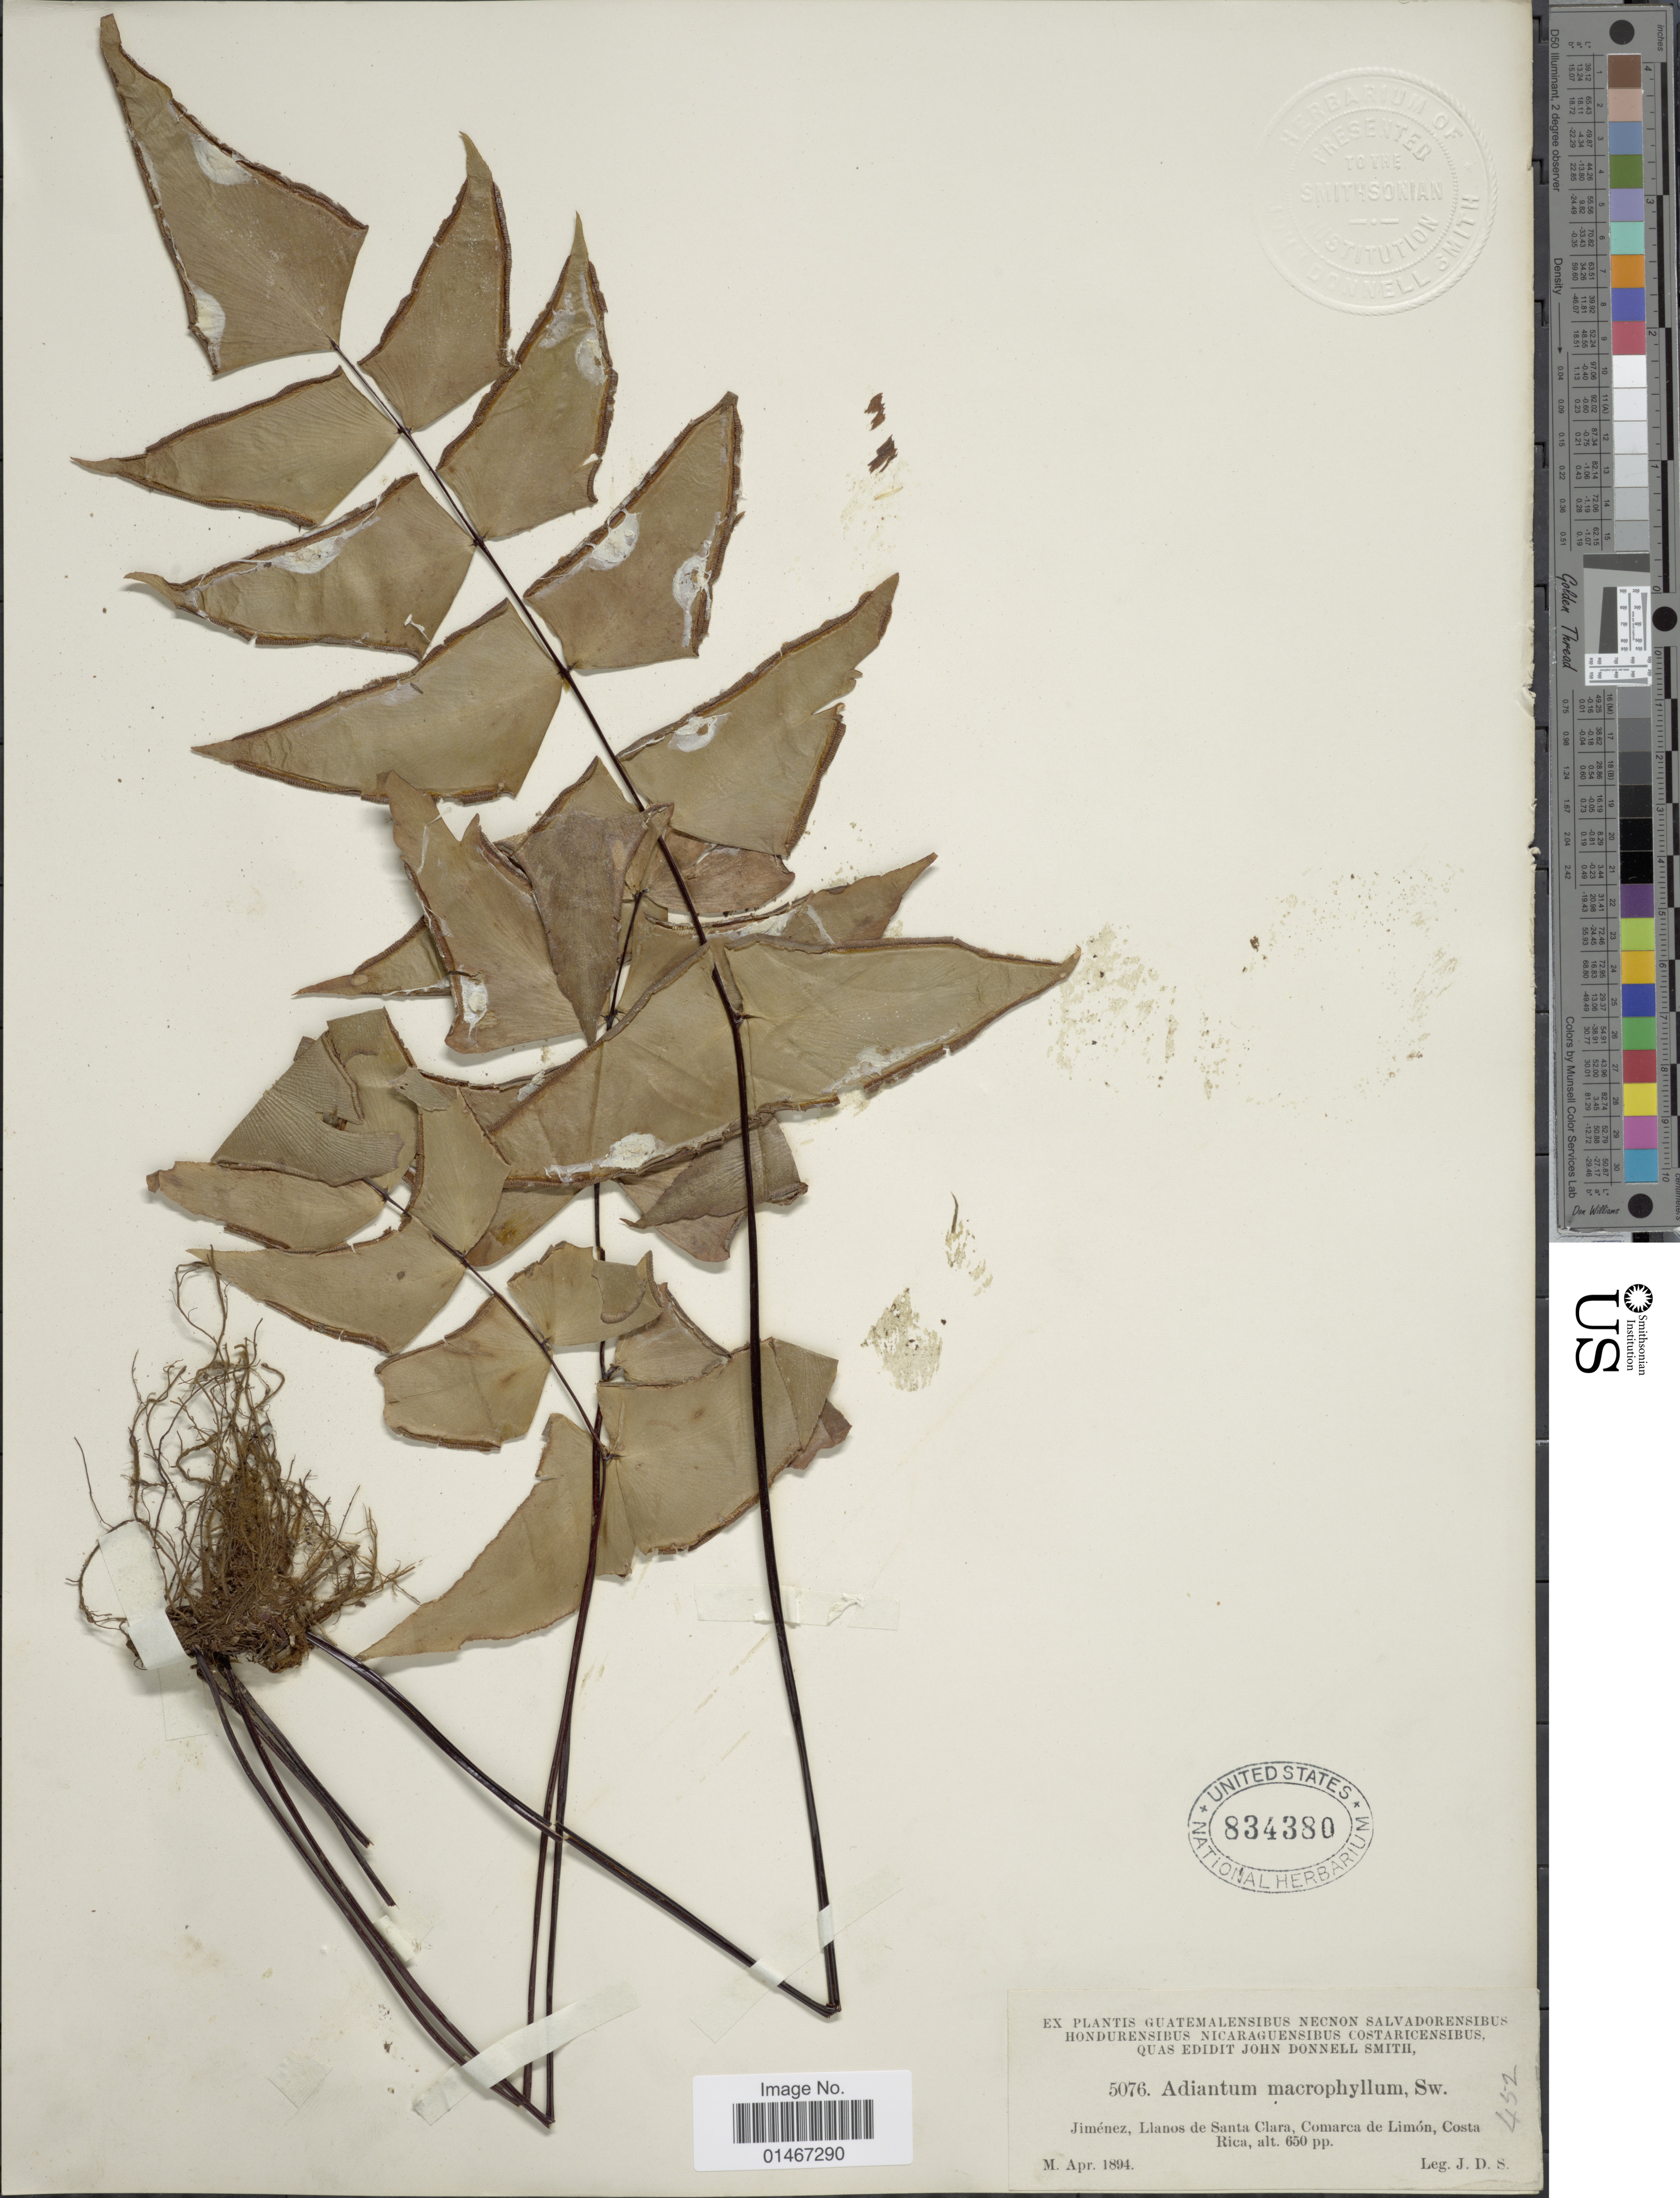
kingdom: Plantae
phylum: Tracheophyta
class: Polypodiopsida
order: Polypodiales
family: Pteridaceae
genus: Adiantum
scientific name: Adiantum macrophyllum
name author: Sw.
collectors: J. Donnell Smith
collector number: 5076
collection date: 1894-04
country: Costa Rica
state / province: Limón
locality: Jimenez, Llanos de Santa Clara, Comarca de Limon.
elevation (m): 198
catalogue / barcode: US 834380